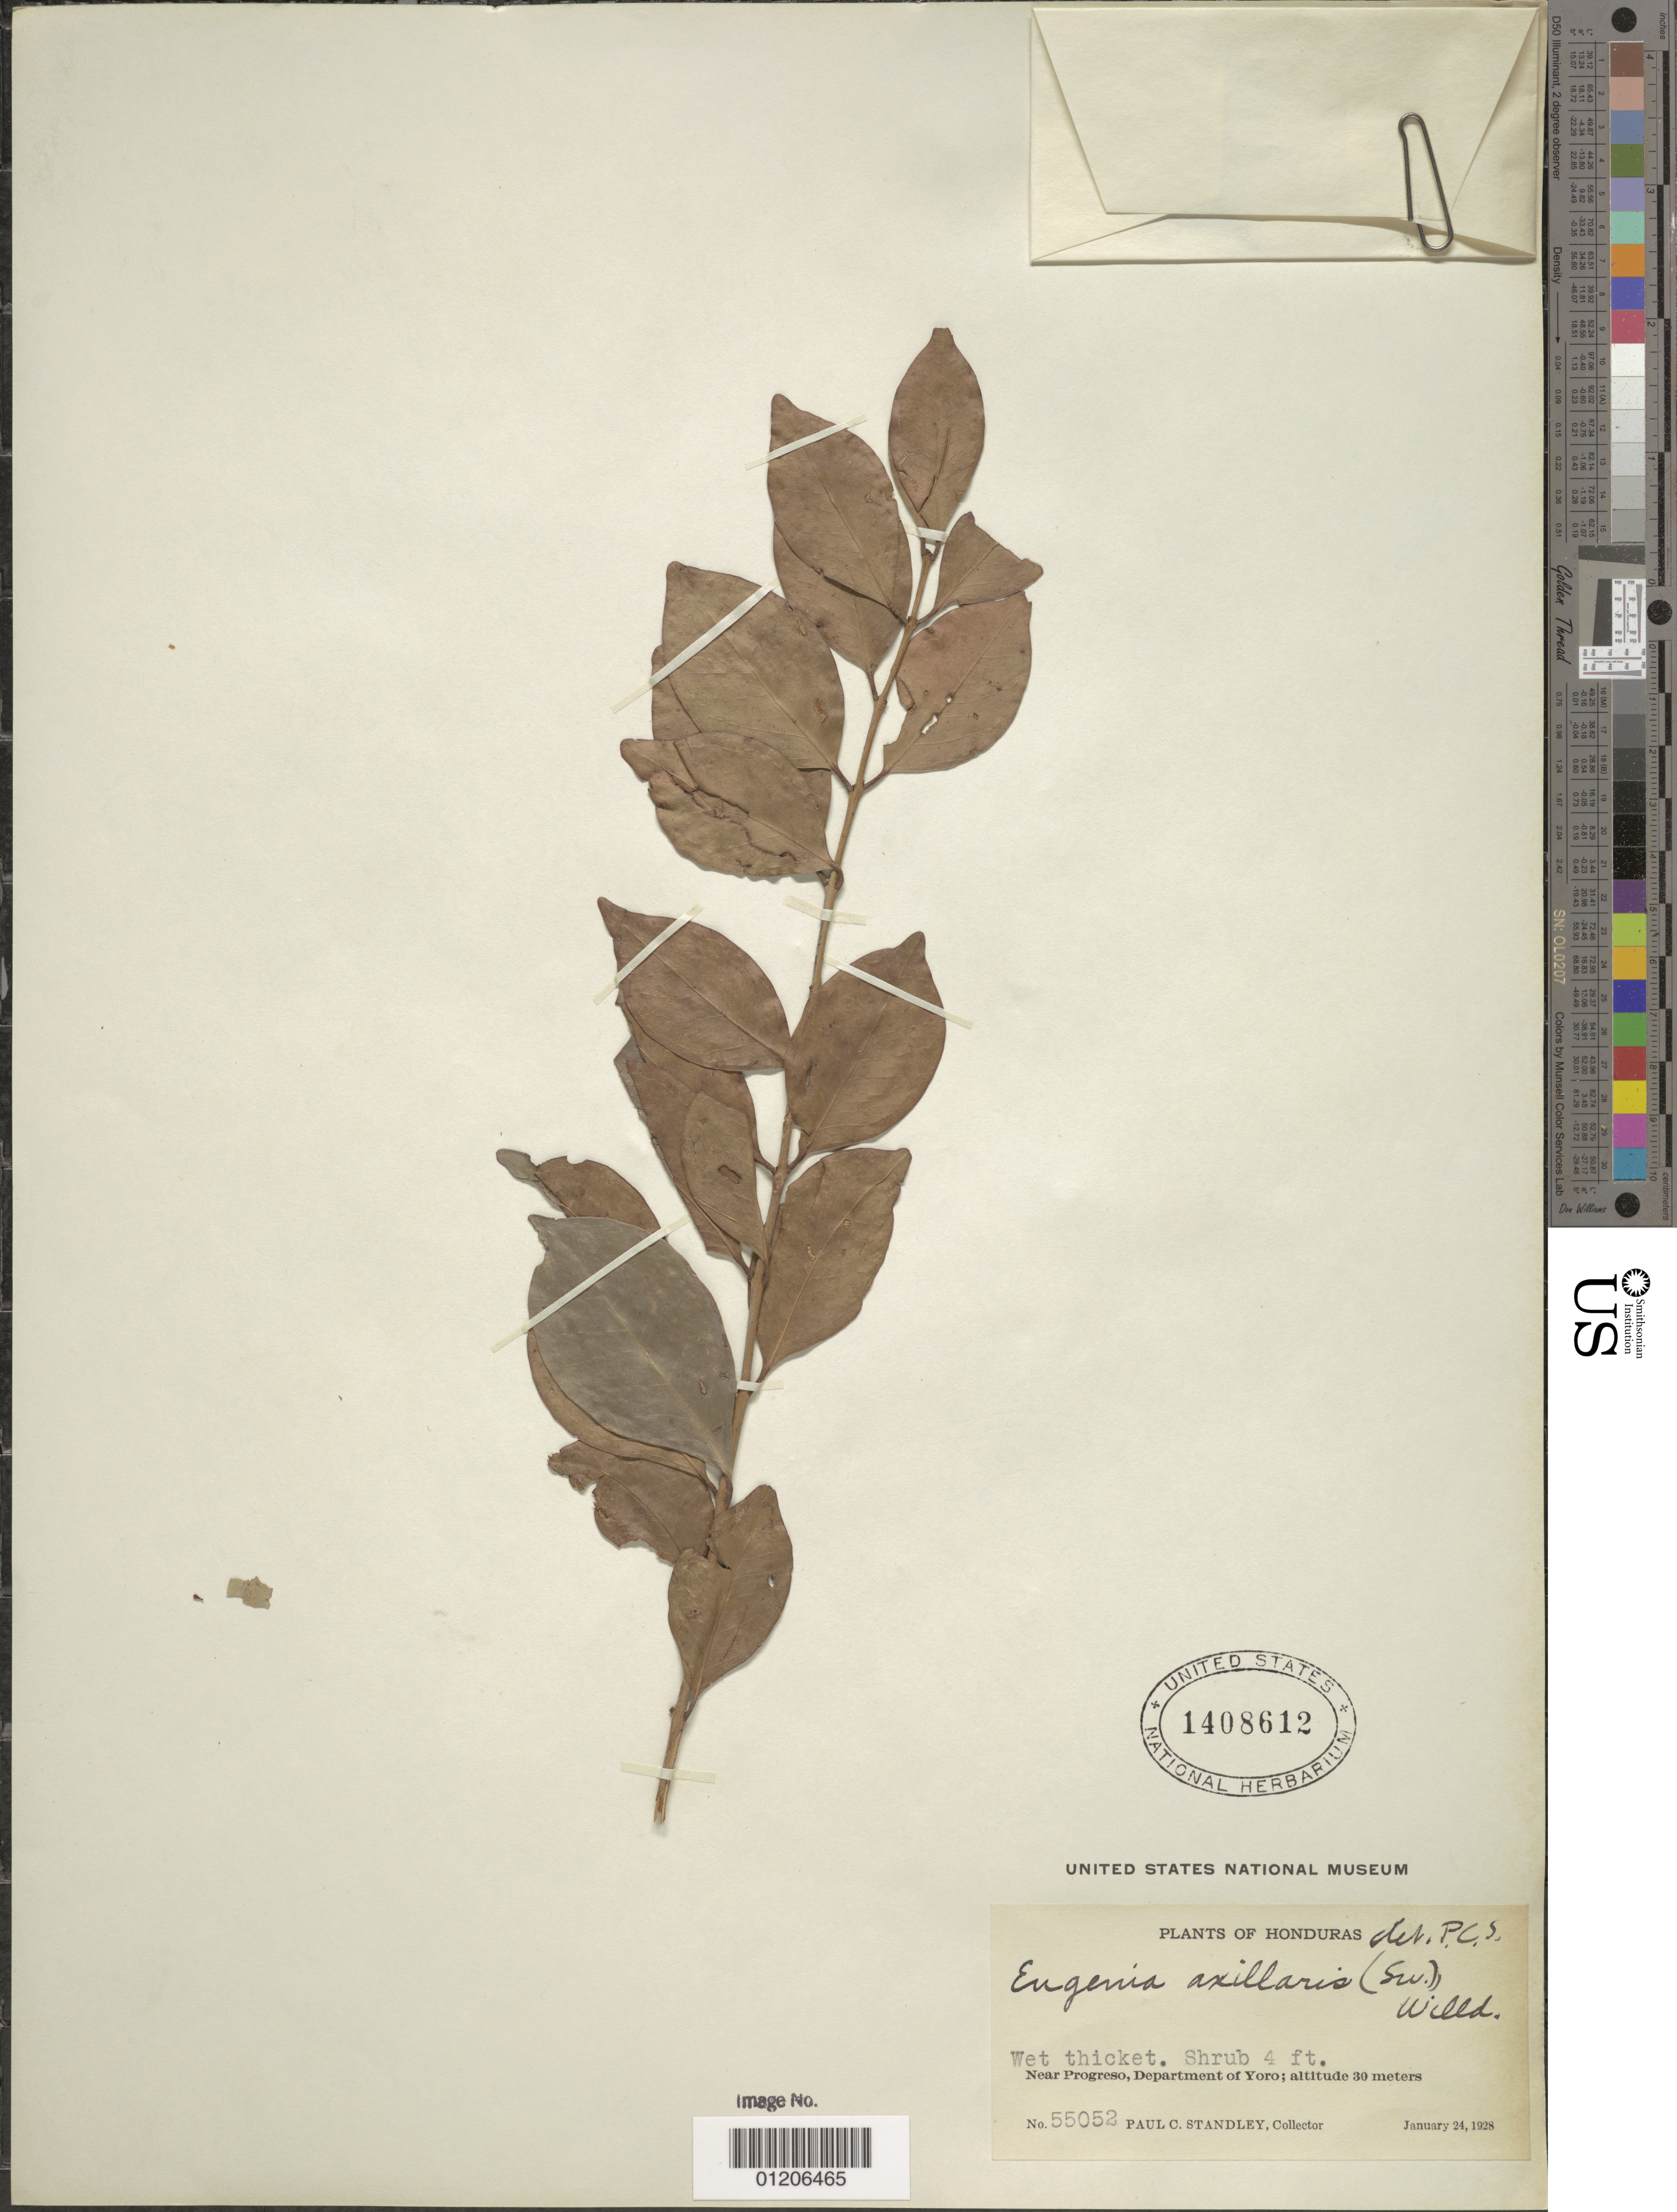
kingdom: Plantae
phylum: Tracheophyta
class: Magnoliopsida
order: Myrtales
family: Myrtaceae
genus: Eugenia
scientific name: Eugenia axillaris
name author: (Sw.) Willd.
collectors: P. C. Standley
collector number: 55052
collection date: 1928-01-24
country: Honduras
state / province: Yoro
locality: Near Progreso.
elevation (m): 30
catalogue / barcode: US 1408612